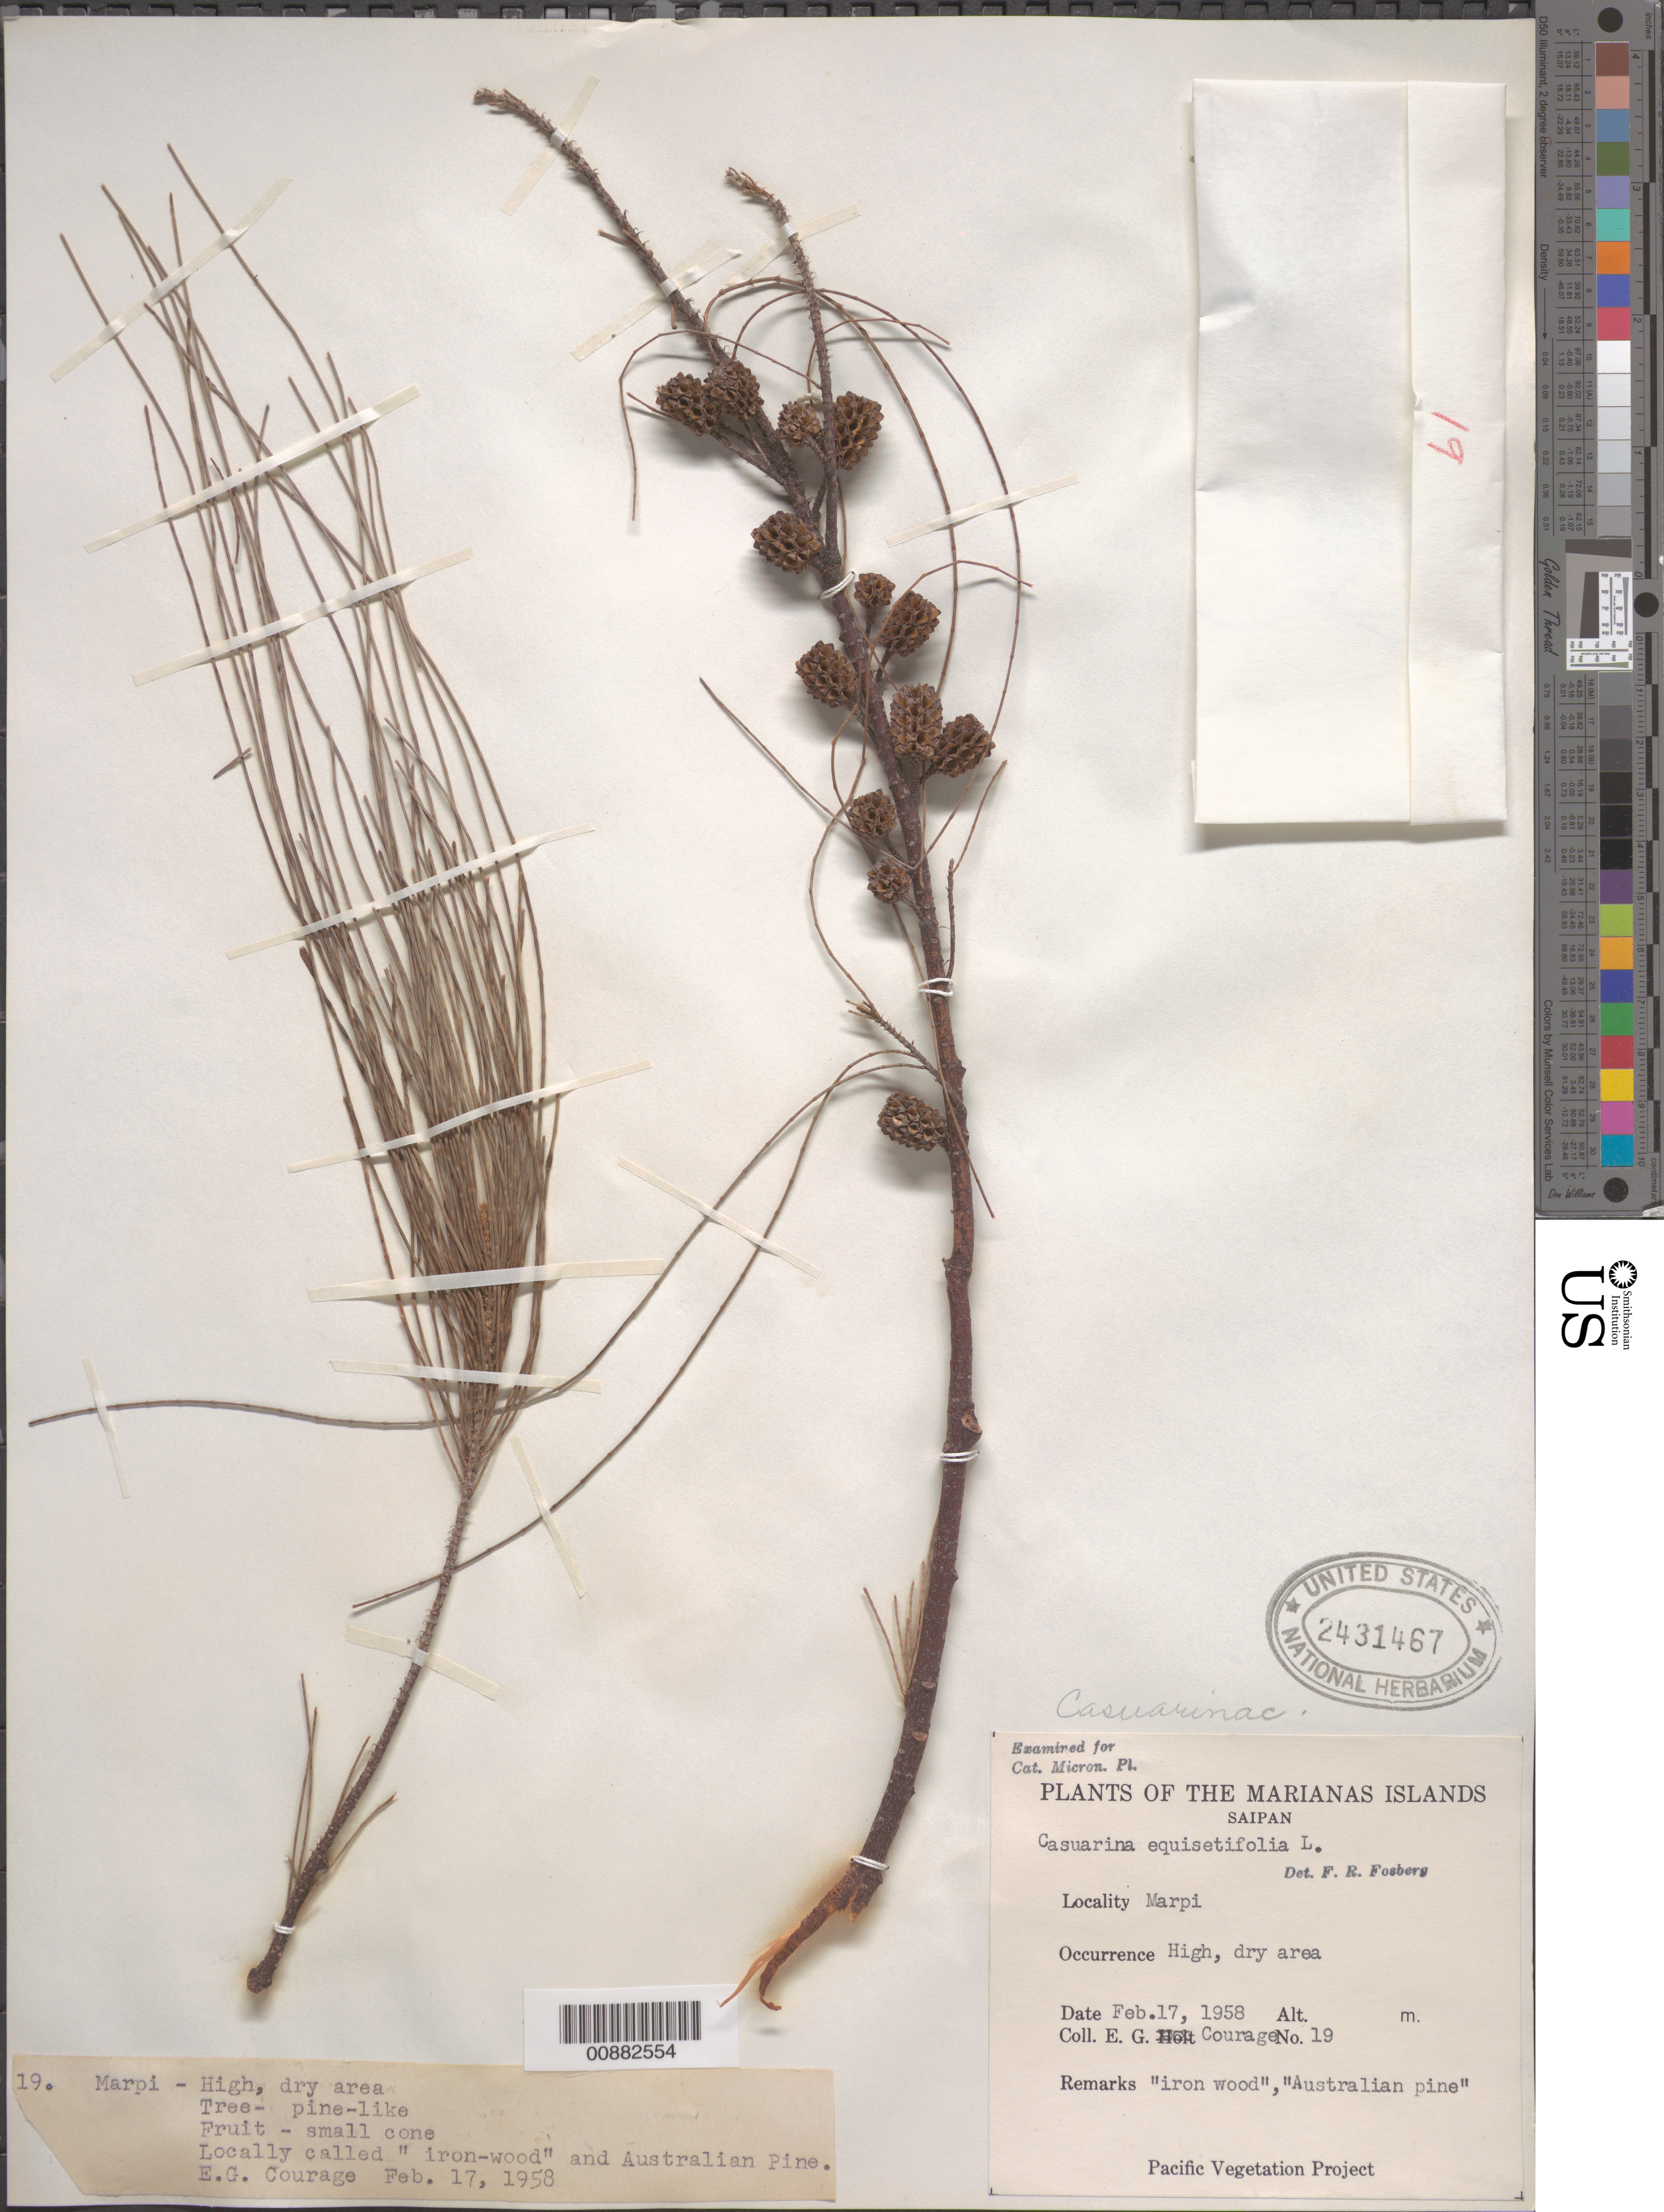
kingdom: Plantae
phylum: Tracheophyta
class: Magnoliopsida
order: Fagales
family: Casuarinaceae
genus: Casuarina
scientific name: Casuarina equisetifolia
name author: L.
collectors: E. Courage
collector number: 19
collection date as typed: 17 Feb 1958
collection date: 1958-02-17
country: Northern Mariana Islands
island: Saipan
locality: Marpi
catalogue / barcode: US 2431467